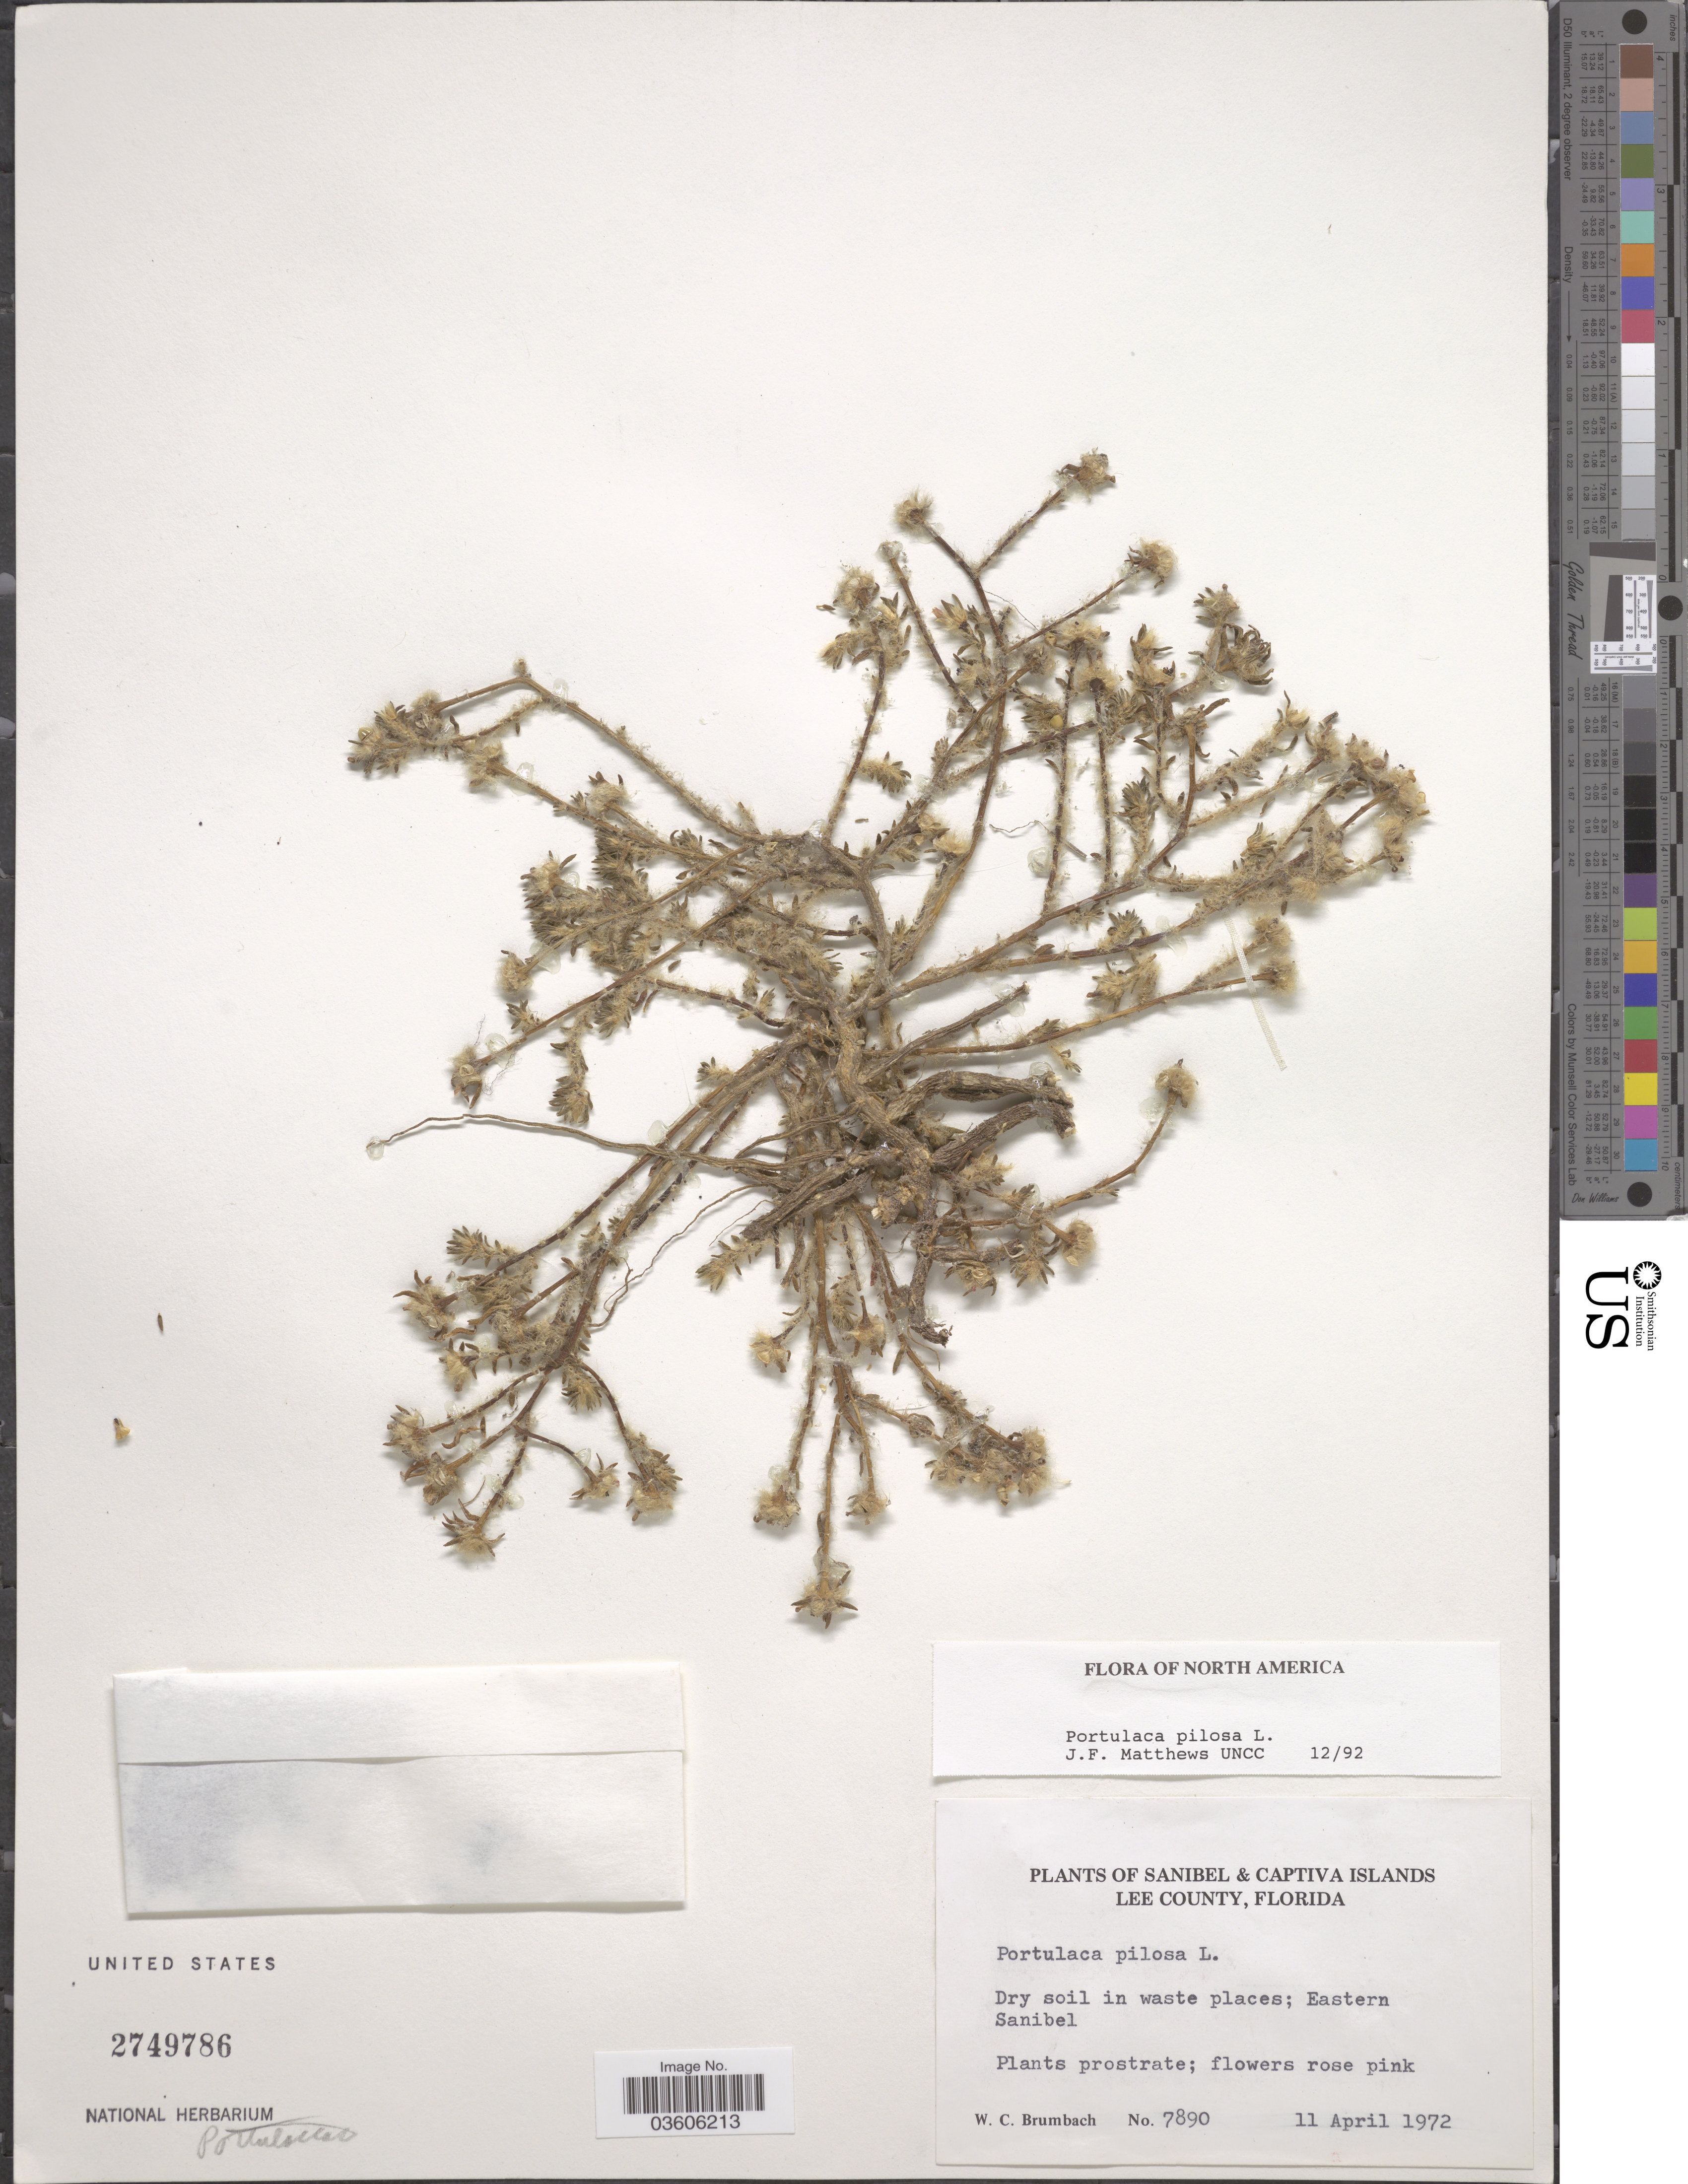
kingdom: Plantae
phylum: Tracheophyta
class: Magnoliopsida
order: Caryophyllales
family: Portulacaceae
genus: Portulaca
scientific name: Portulaca pilosa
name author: L.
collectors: W. C. Brumbach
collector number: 7890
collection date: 1972-04-11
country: United States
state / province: Florida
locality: Eastern Sanibel Island, Lee County.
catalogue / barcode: US 2749786